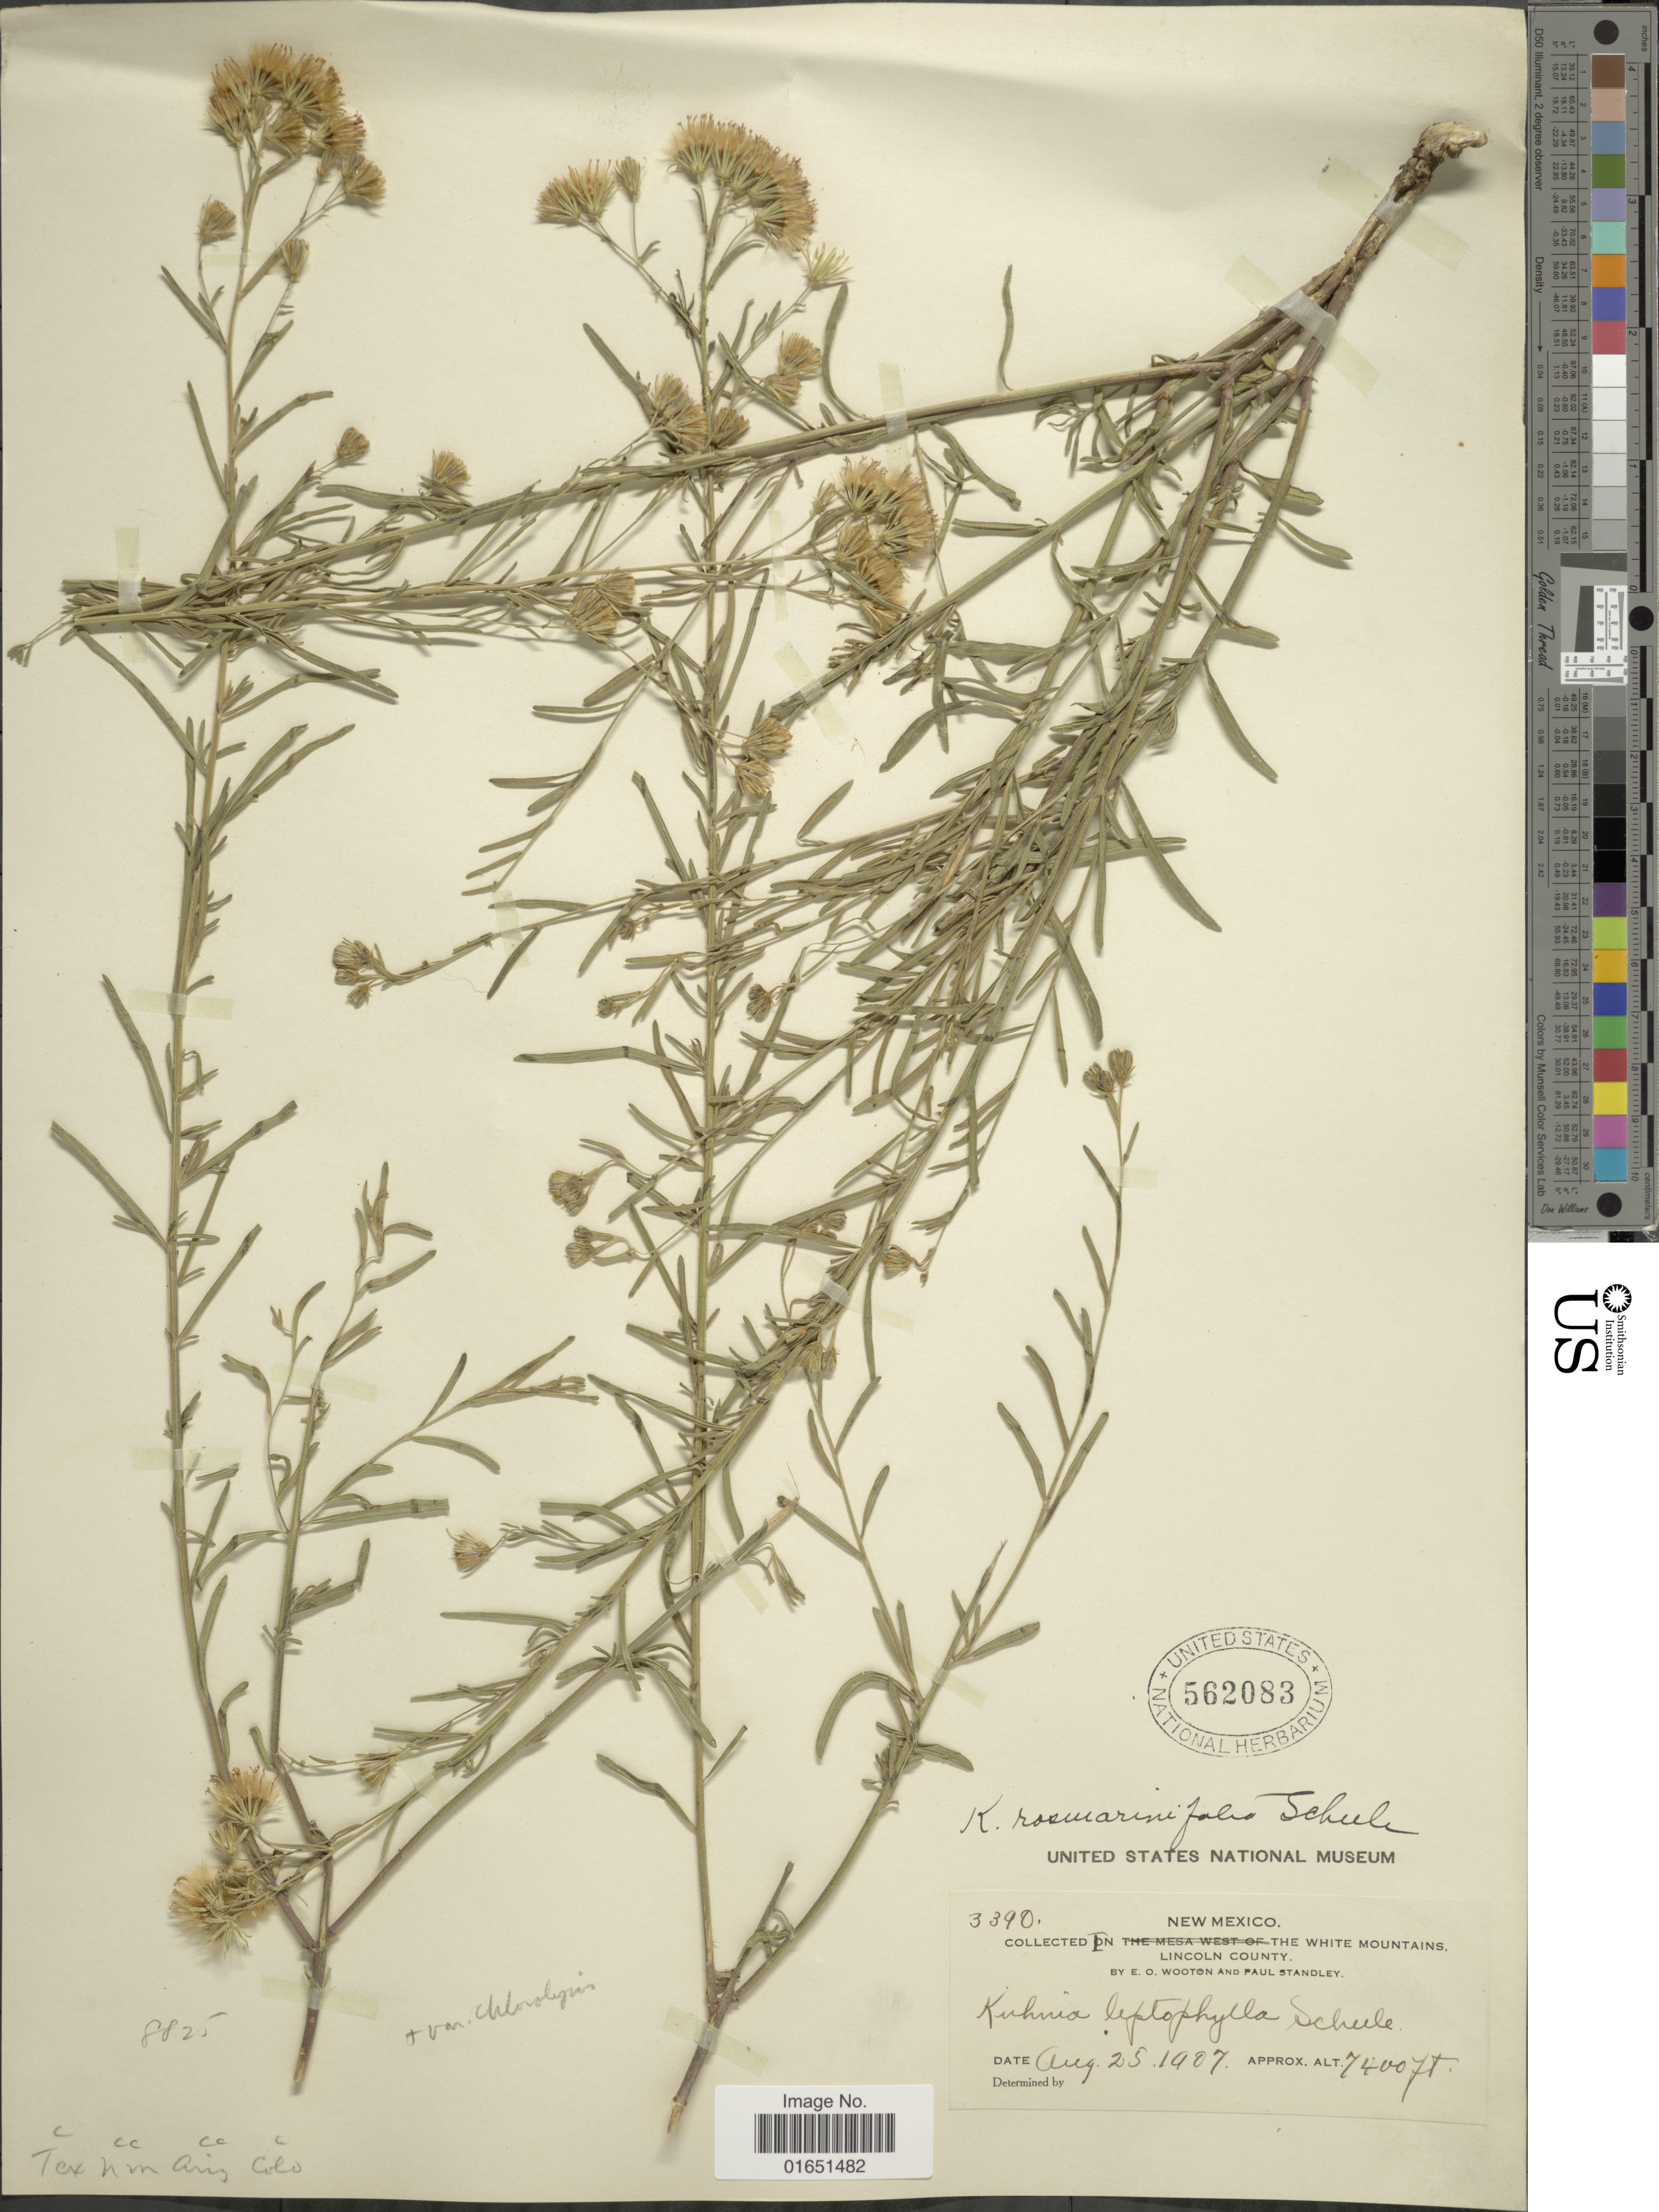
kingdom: Plantae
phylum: Tracheophyta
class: Magnoliopsida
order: Asterales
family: Asteraceae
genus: Brickellia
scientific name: Brickellia rosmarinifolia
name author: (Vent.) W.A. Weber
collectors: E. O. Wooton & P. C. Standley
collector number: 3390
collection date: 1907-08-25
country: United States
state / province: New Mexico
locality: In the White Mountains, Lincoln County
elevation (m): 2256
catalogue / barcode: US 562083